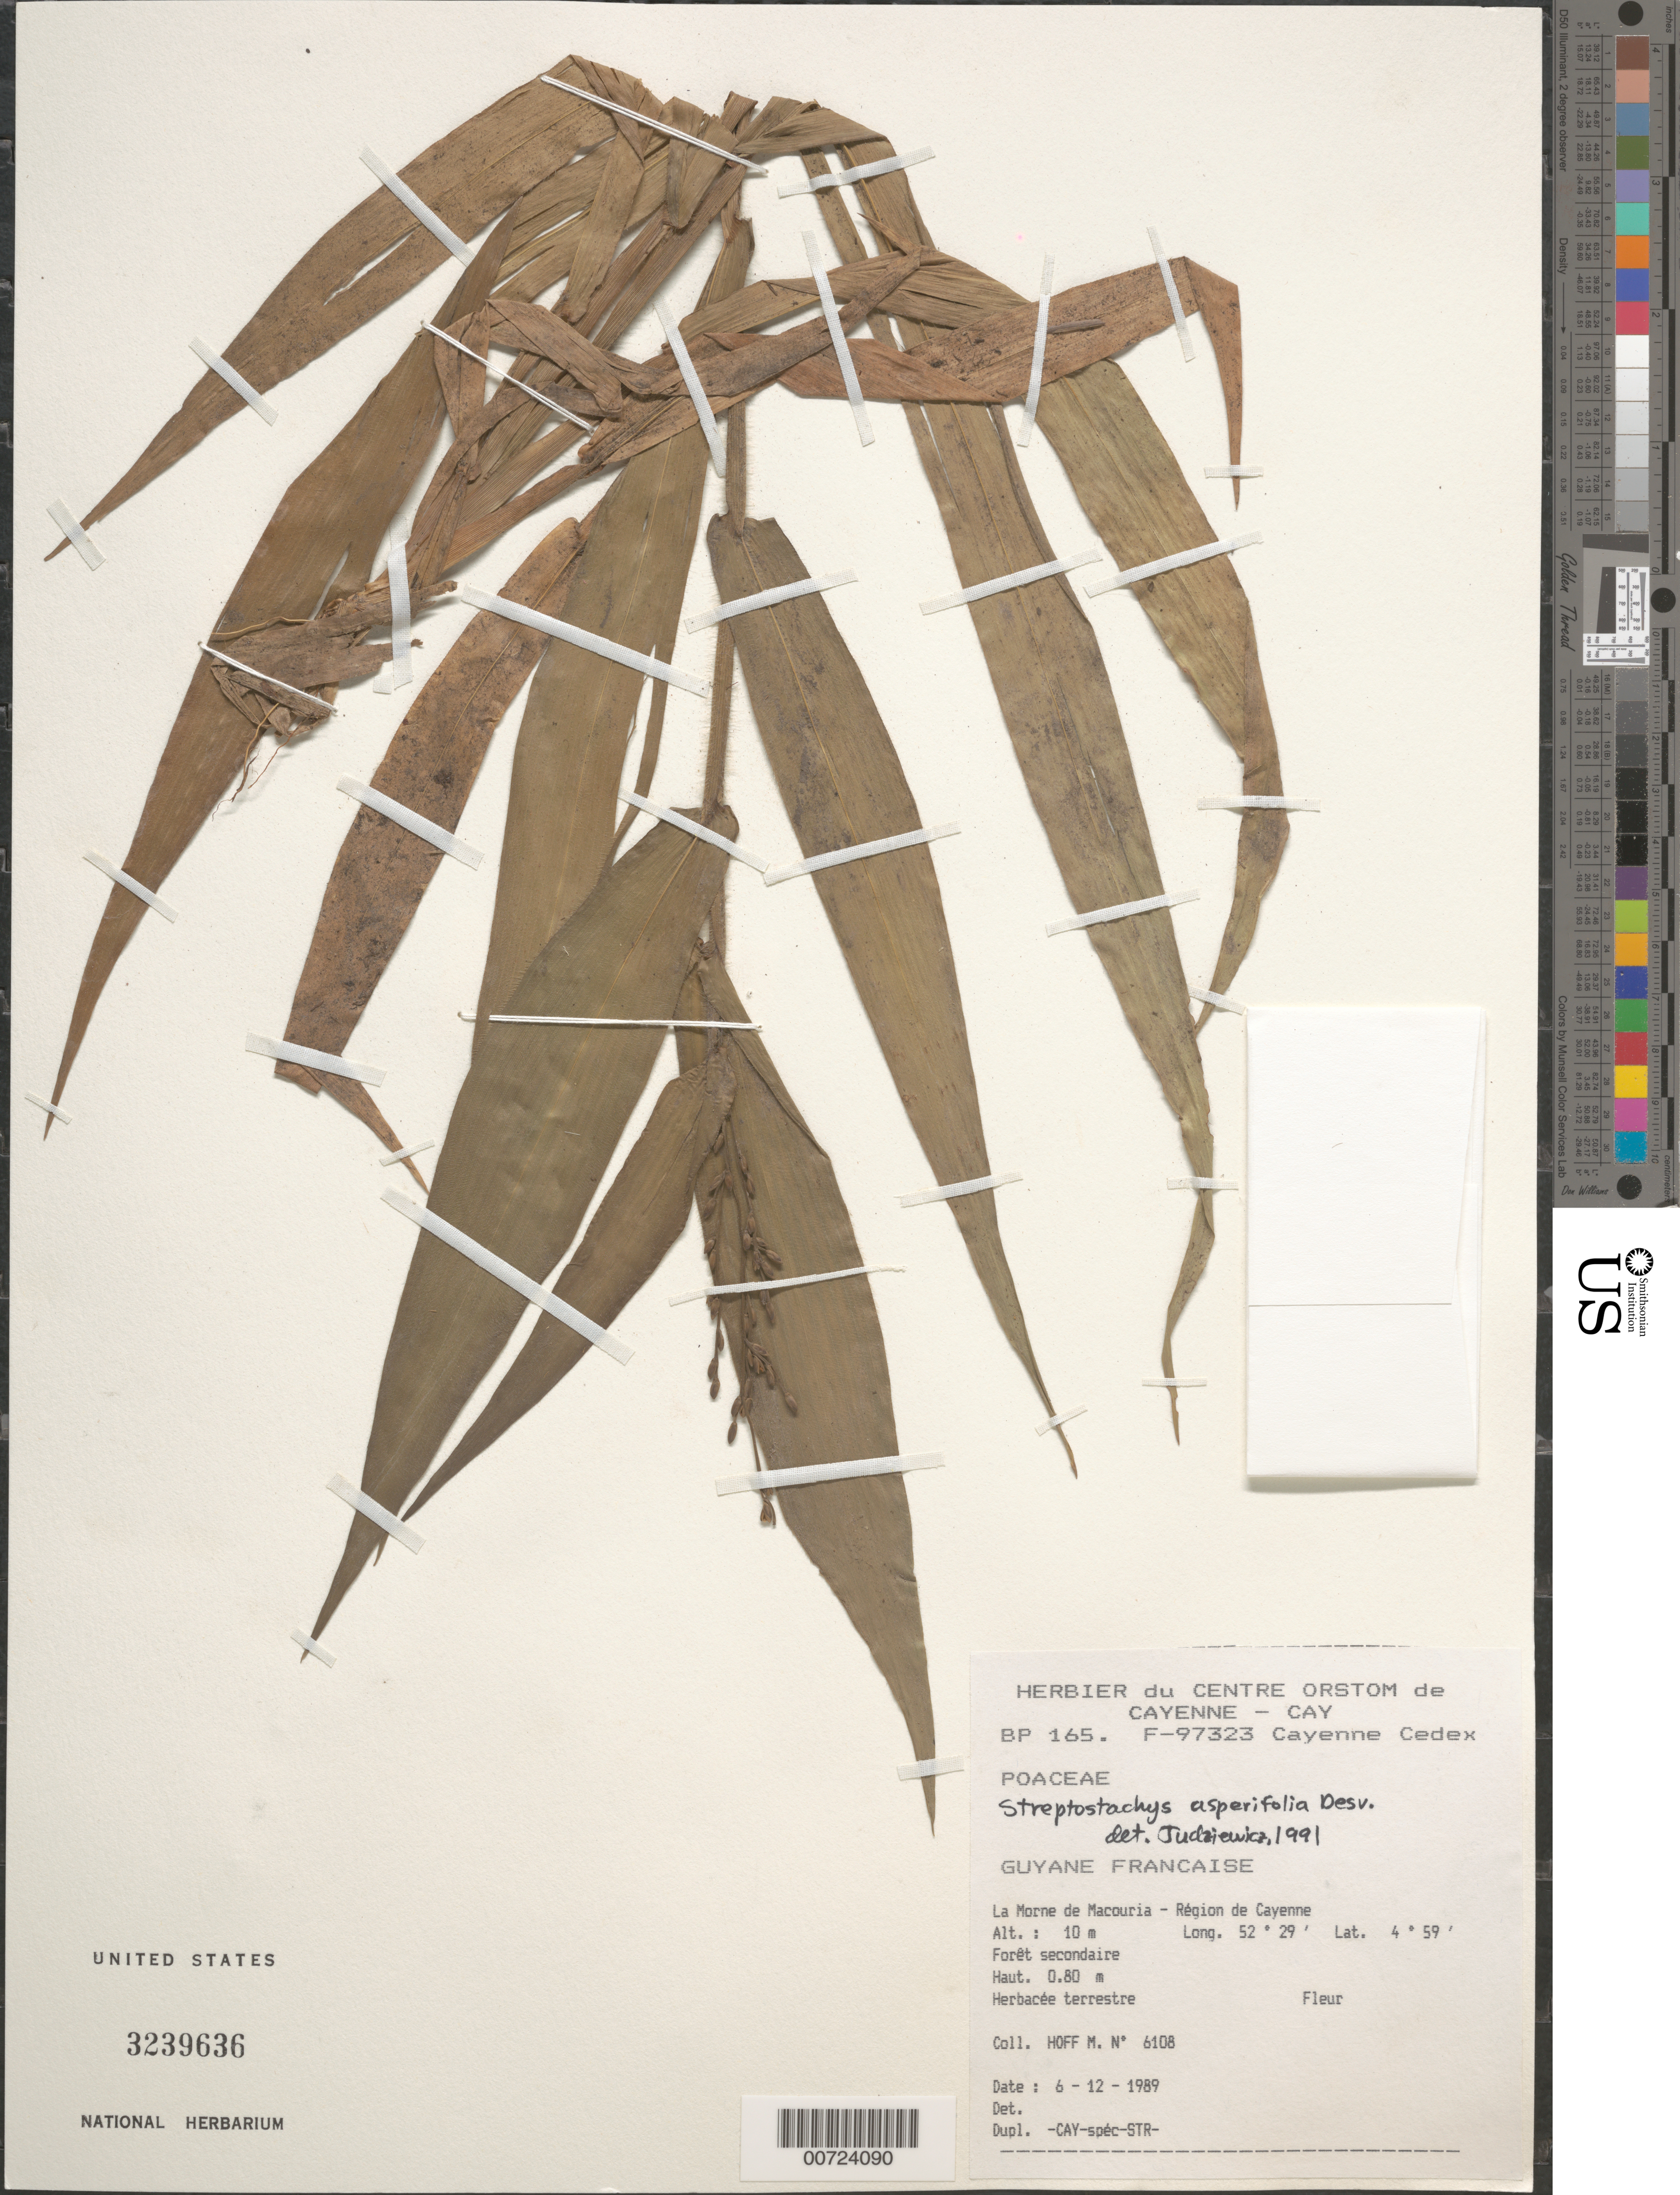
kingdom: Plantae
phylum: Tracheophyta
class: Liliopsida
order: Poales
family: Poaceae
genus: Streptostachys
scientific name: Streptostachys asperifolia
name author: Desv.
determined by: Judziewicz, E. J.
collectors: M. Hoff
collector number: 6108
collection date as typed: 6-Dec-89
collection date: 1989-12-06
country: French Guiana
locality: La Morne de Macouria, région de Cayenne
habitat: Secondary forest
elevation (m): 10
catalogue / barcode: US 3239636